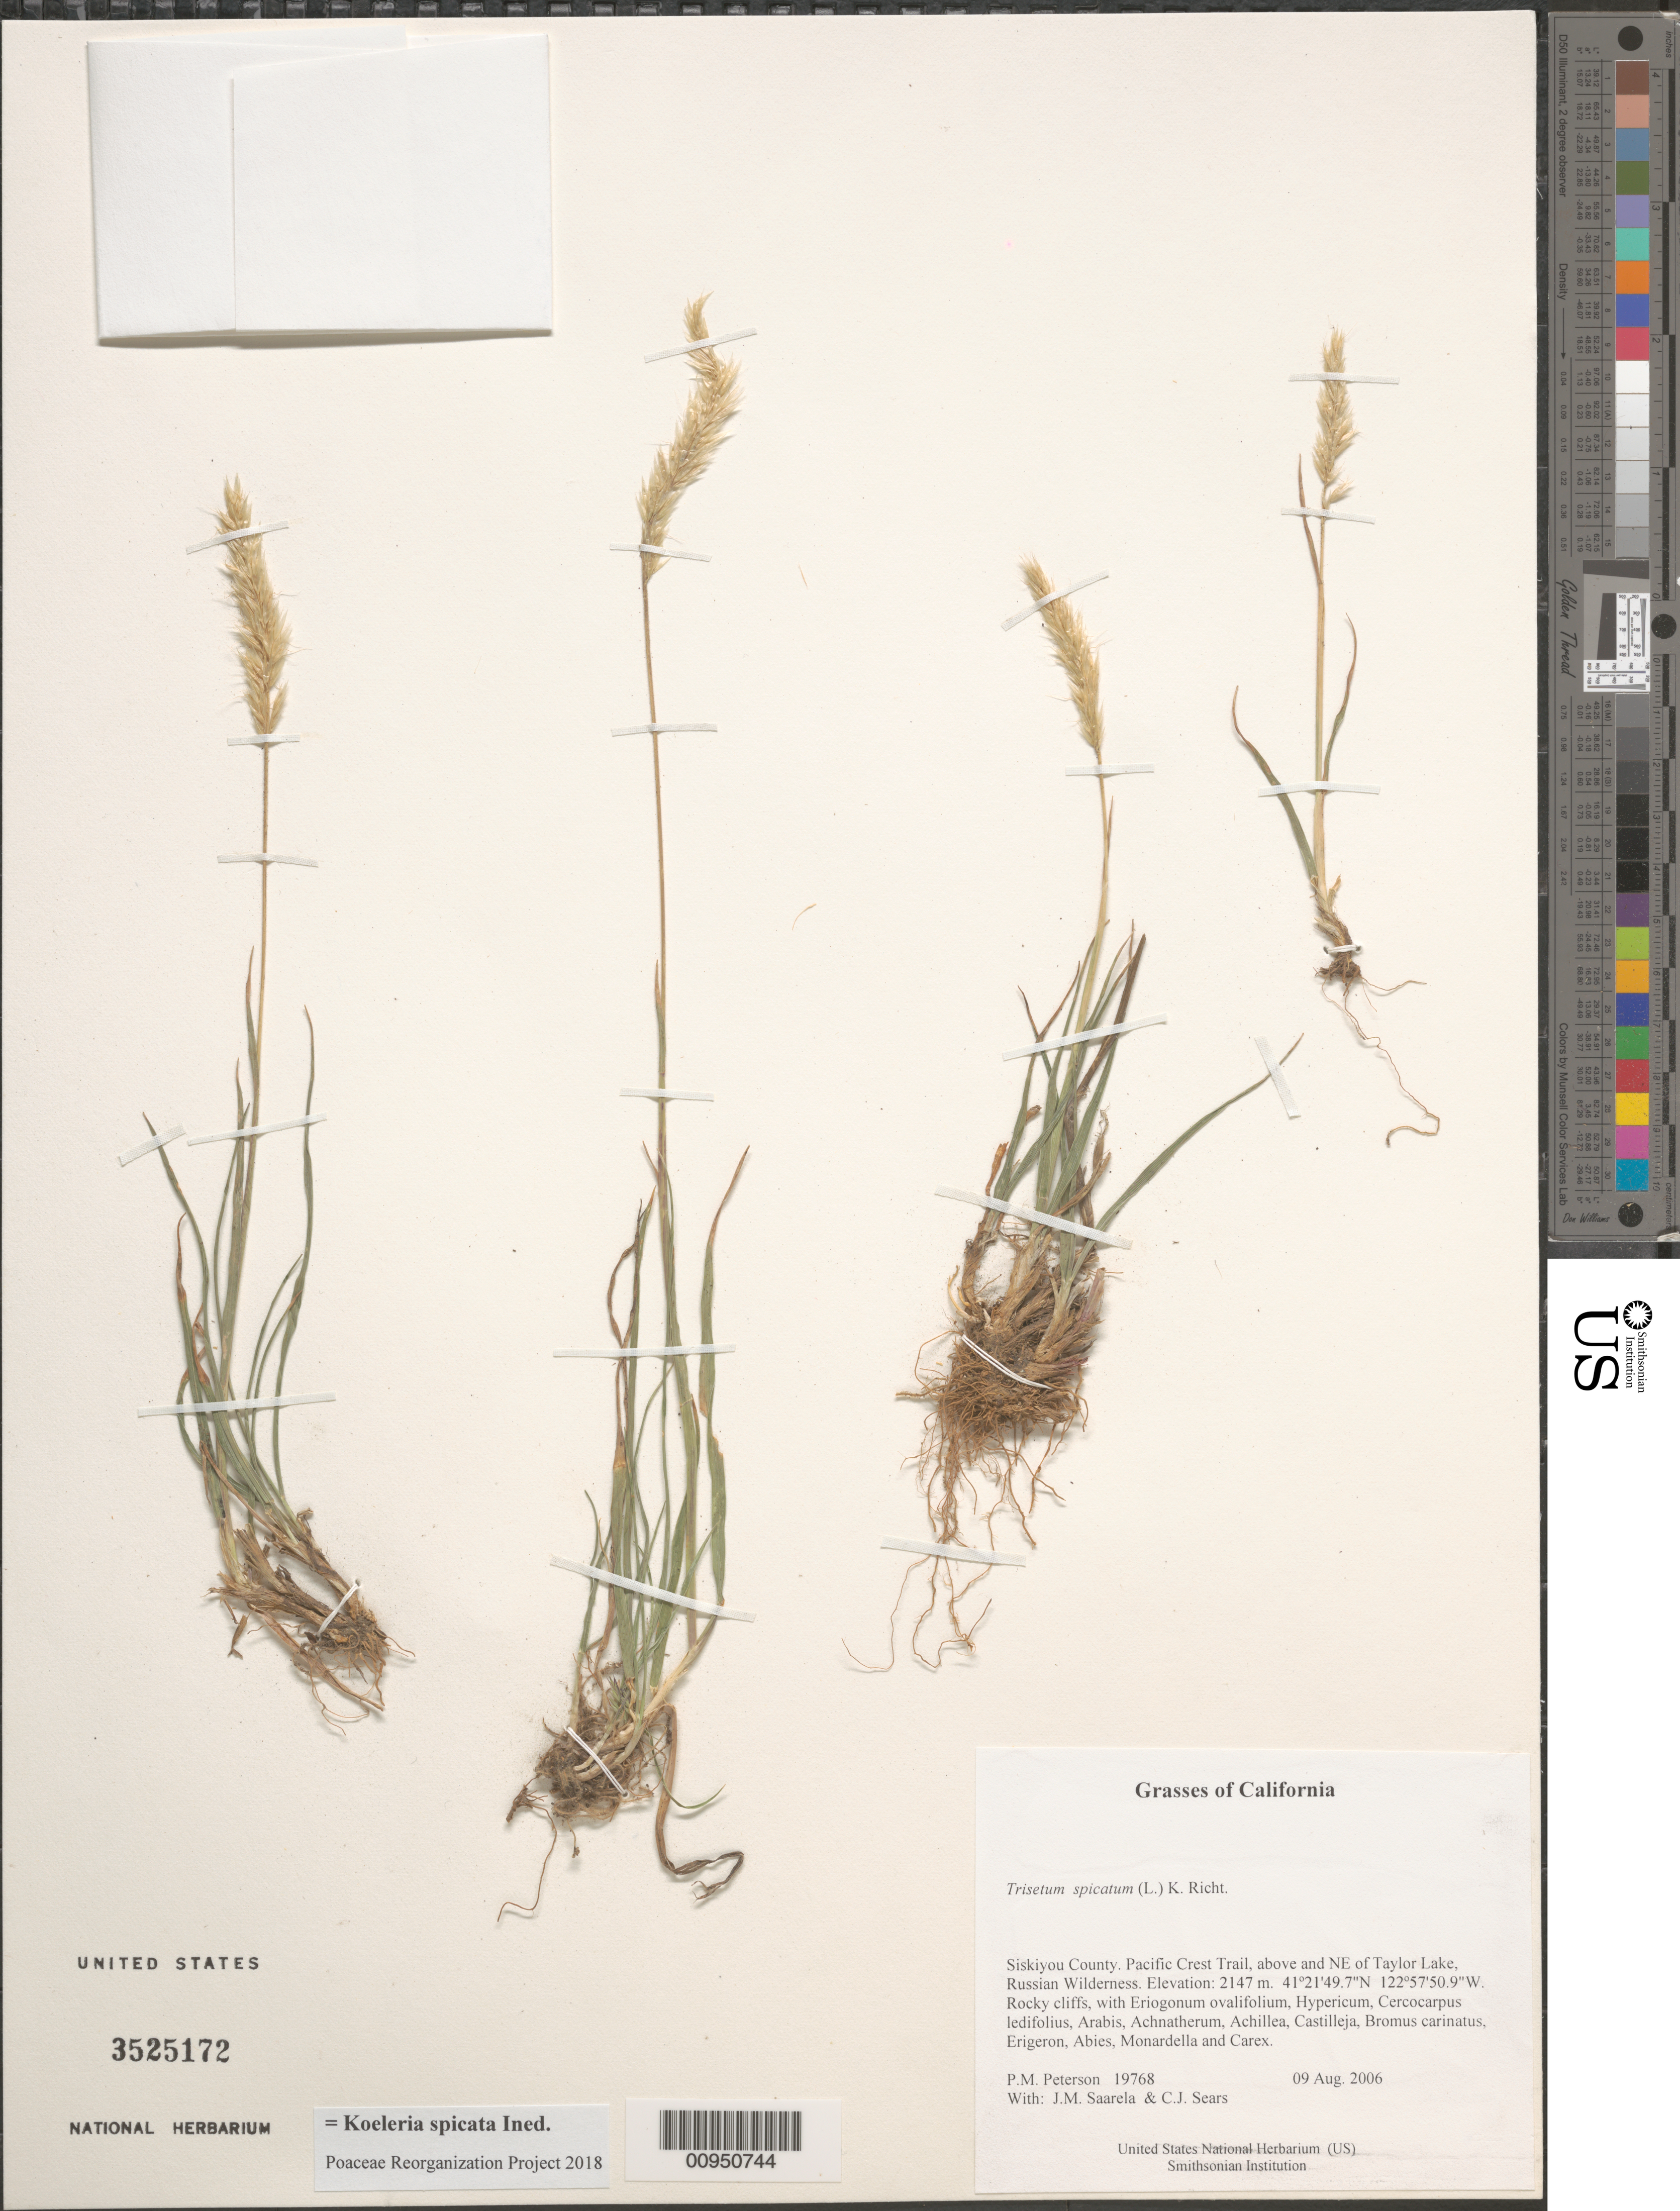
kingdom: Plantae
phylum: Tracheophyta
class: Liliopsida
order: Poales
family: Poaceae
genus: Koeleria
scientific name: Koeleria spicata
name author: (L.) Barberá et al.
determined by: Poaceae Reorganization Project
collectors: P. M. Peterson, J. Saarela & C. Sears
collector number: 19768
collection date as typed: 09 Aug 2006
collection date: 2006-08-09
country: United States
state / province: California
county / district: Siskiyou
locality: Pacific Crest Trail, above and NE of Taylor Lake, Russian Wilderness.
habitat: Rocky cliffs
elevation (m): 2147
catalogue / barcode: US 3525172